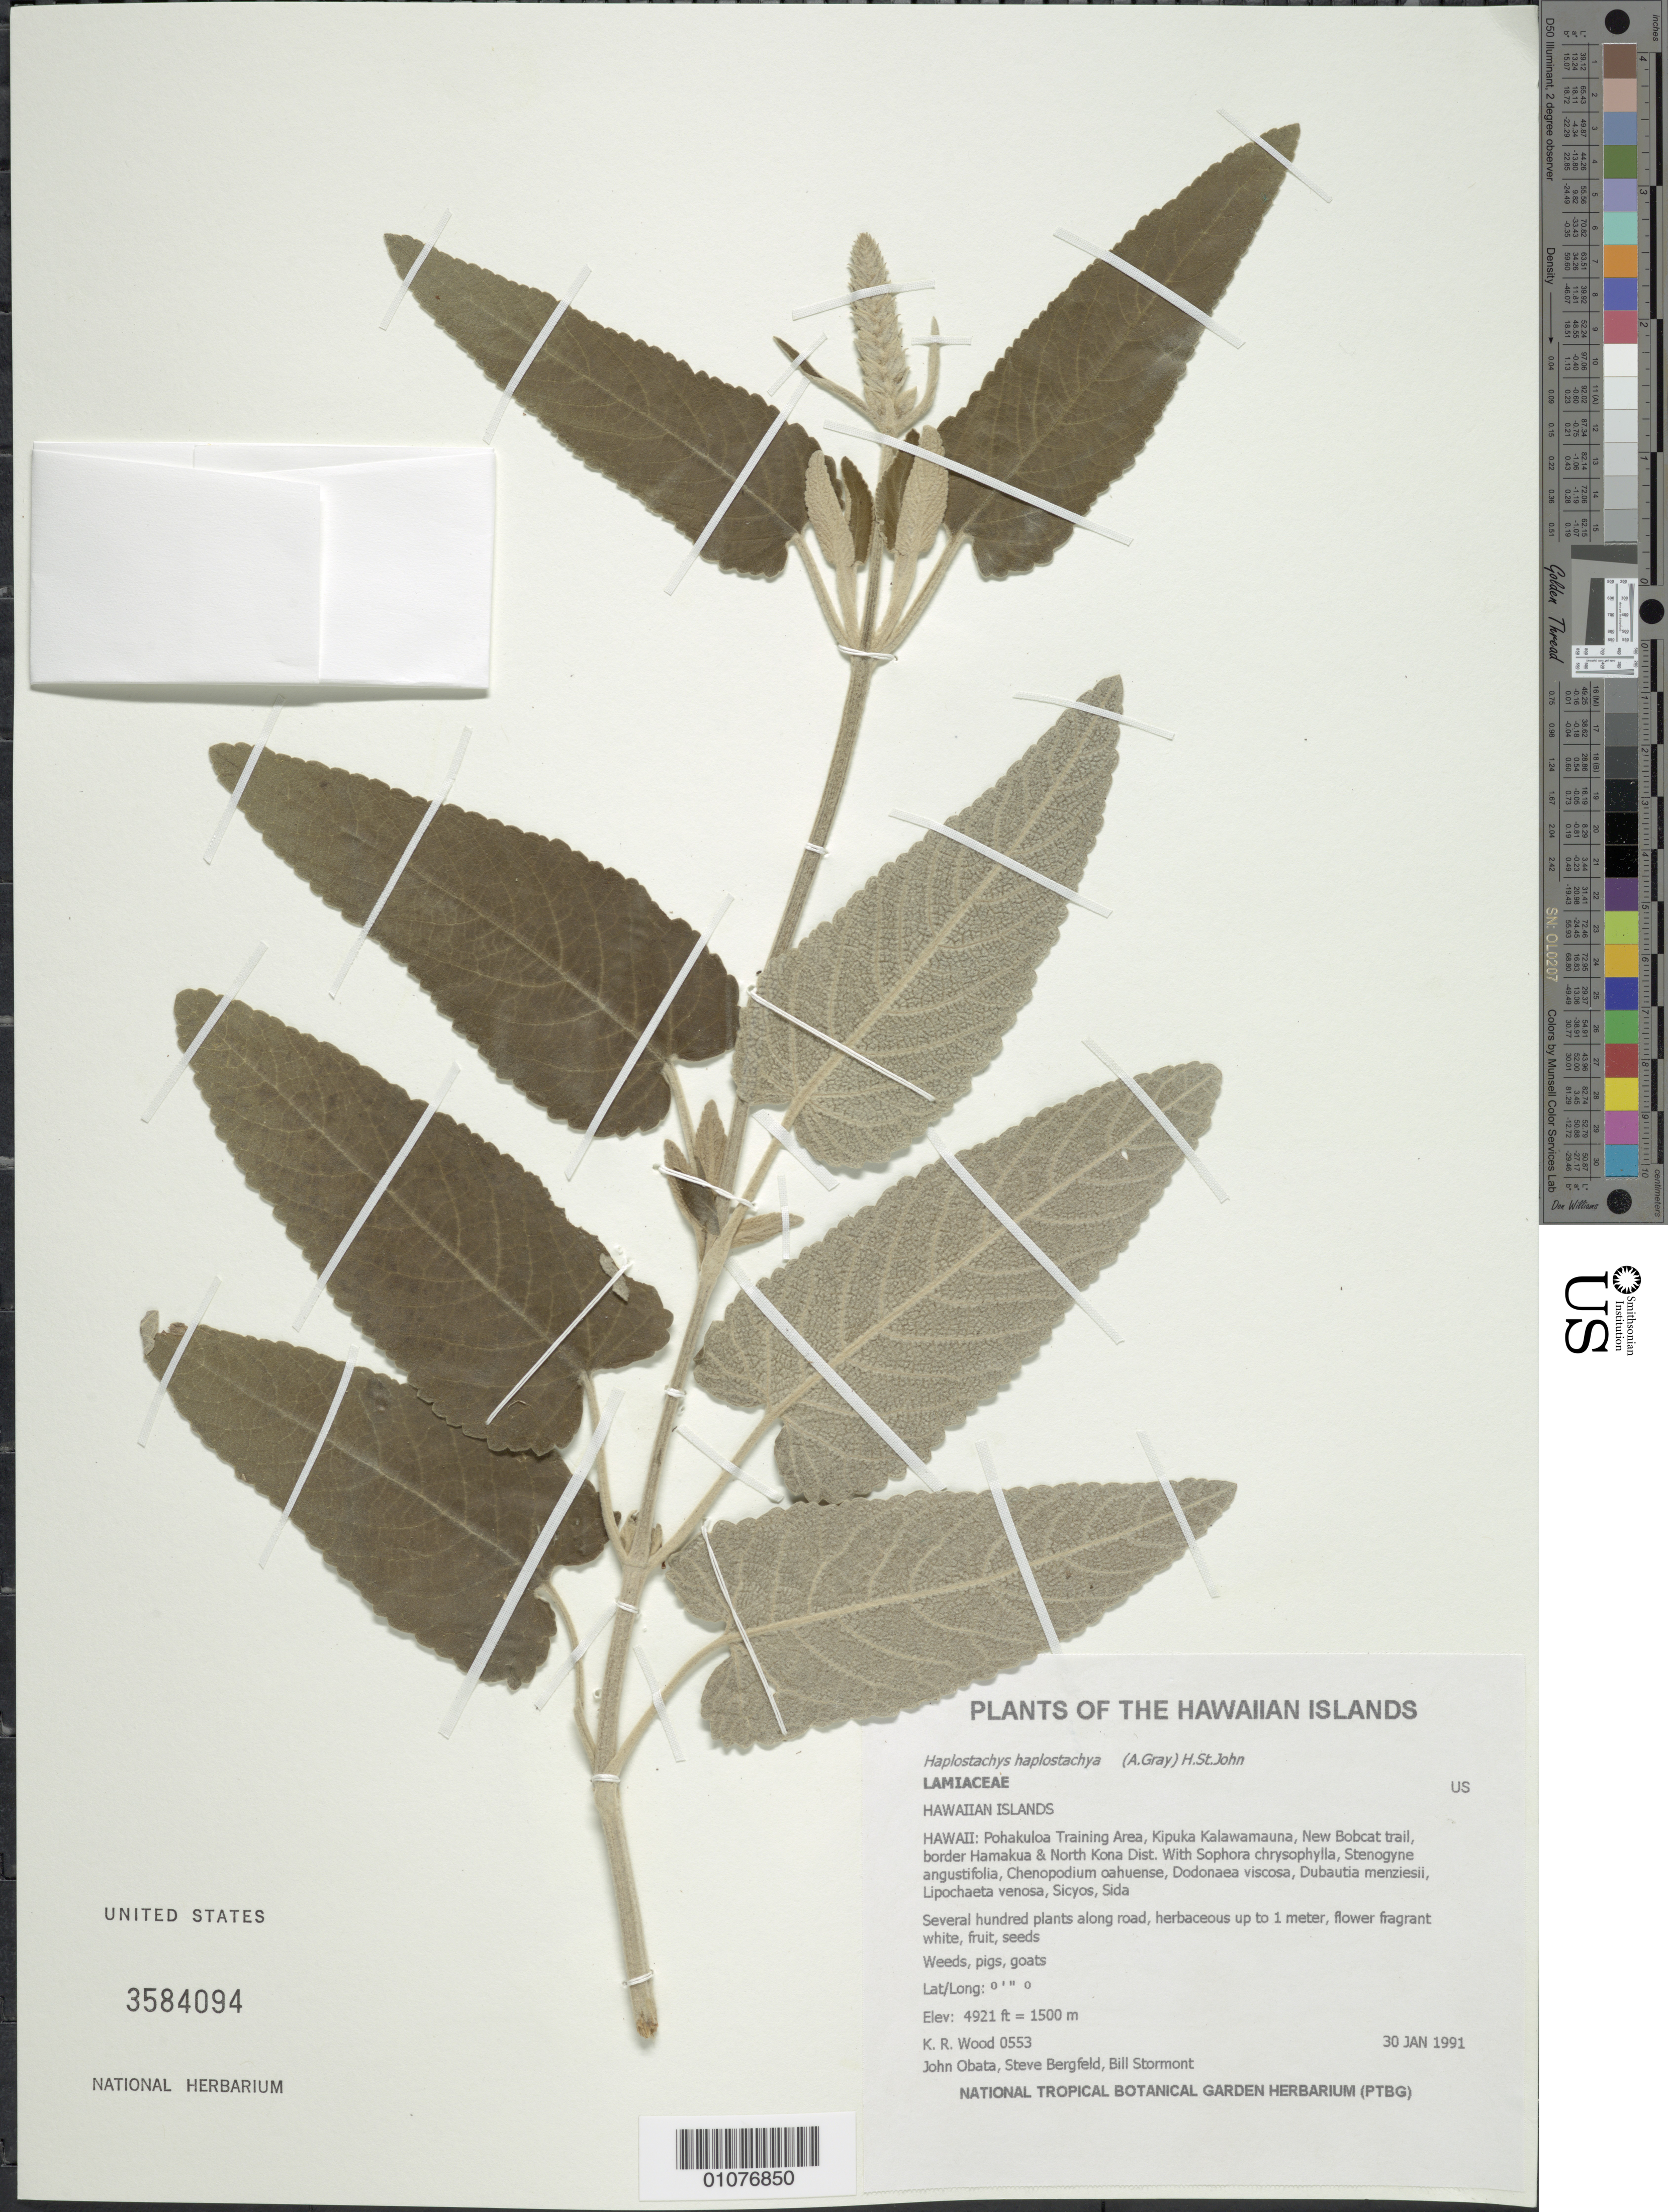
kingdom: Plantae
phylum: Tracheophyta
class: Magnoliopsida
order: Lamiales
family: Lamiaceae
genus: Haplostachys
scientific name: Haplostachys haplostachya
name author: (A. Gray) H. St. John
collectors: K. R. Wood, J. Obata, S. Bergfeld & B. Stormont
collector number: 0553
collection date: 1991-01-30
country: United States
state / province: Hawaii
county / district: Hawaii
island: Hawaii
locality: Pohakuloa Training Area, Kipuka Kalawamauna, New Bobcat trail, border Hamakua & North Kona Dist.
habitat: Several hundred plants along road,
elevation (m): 1500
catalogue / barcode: US 3584094